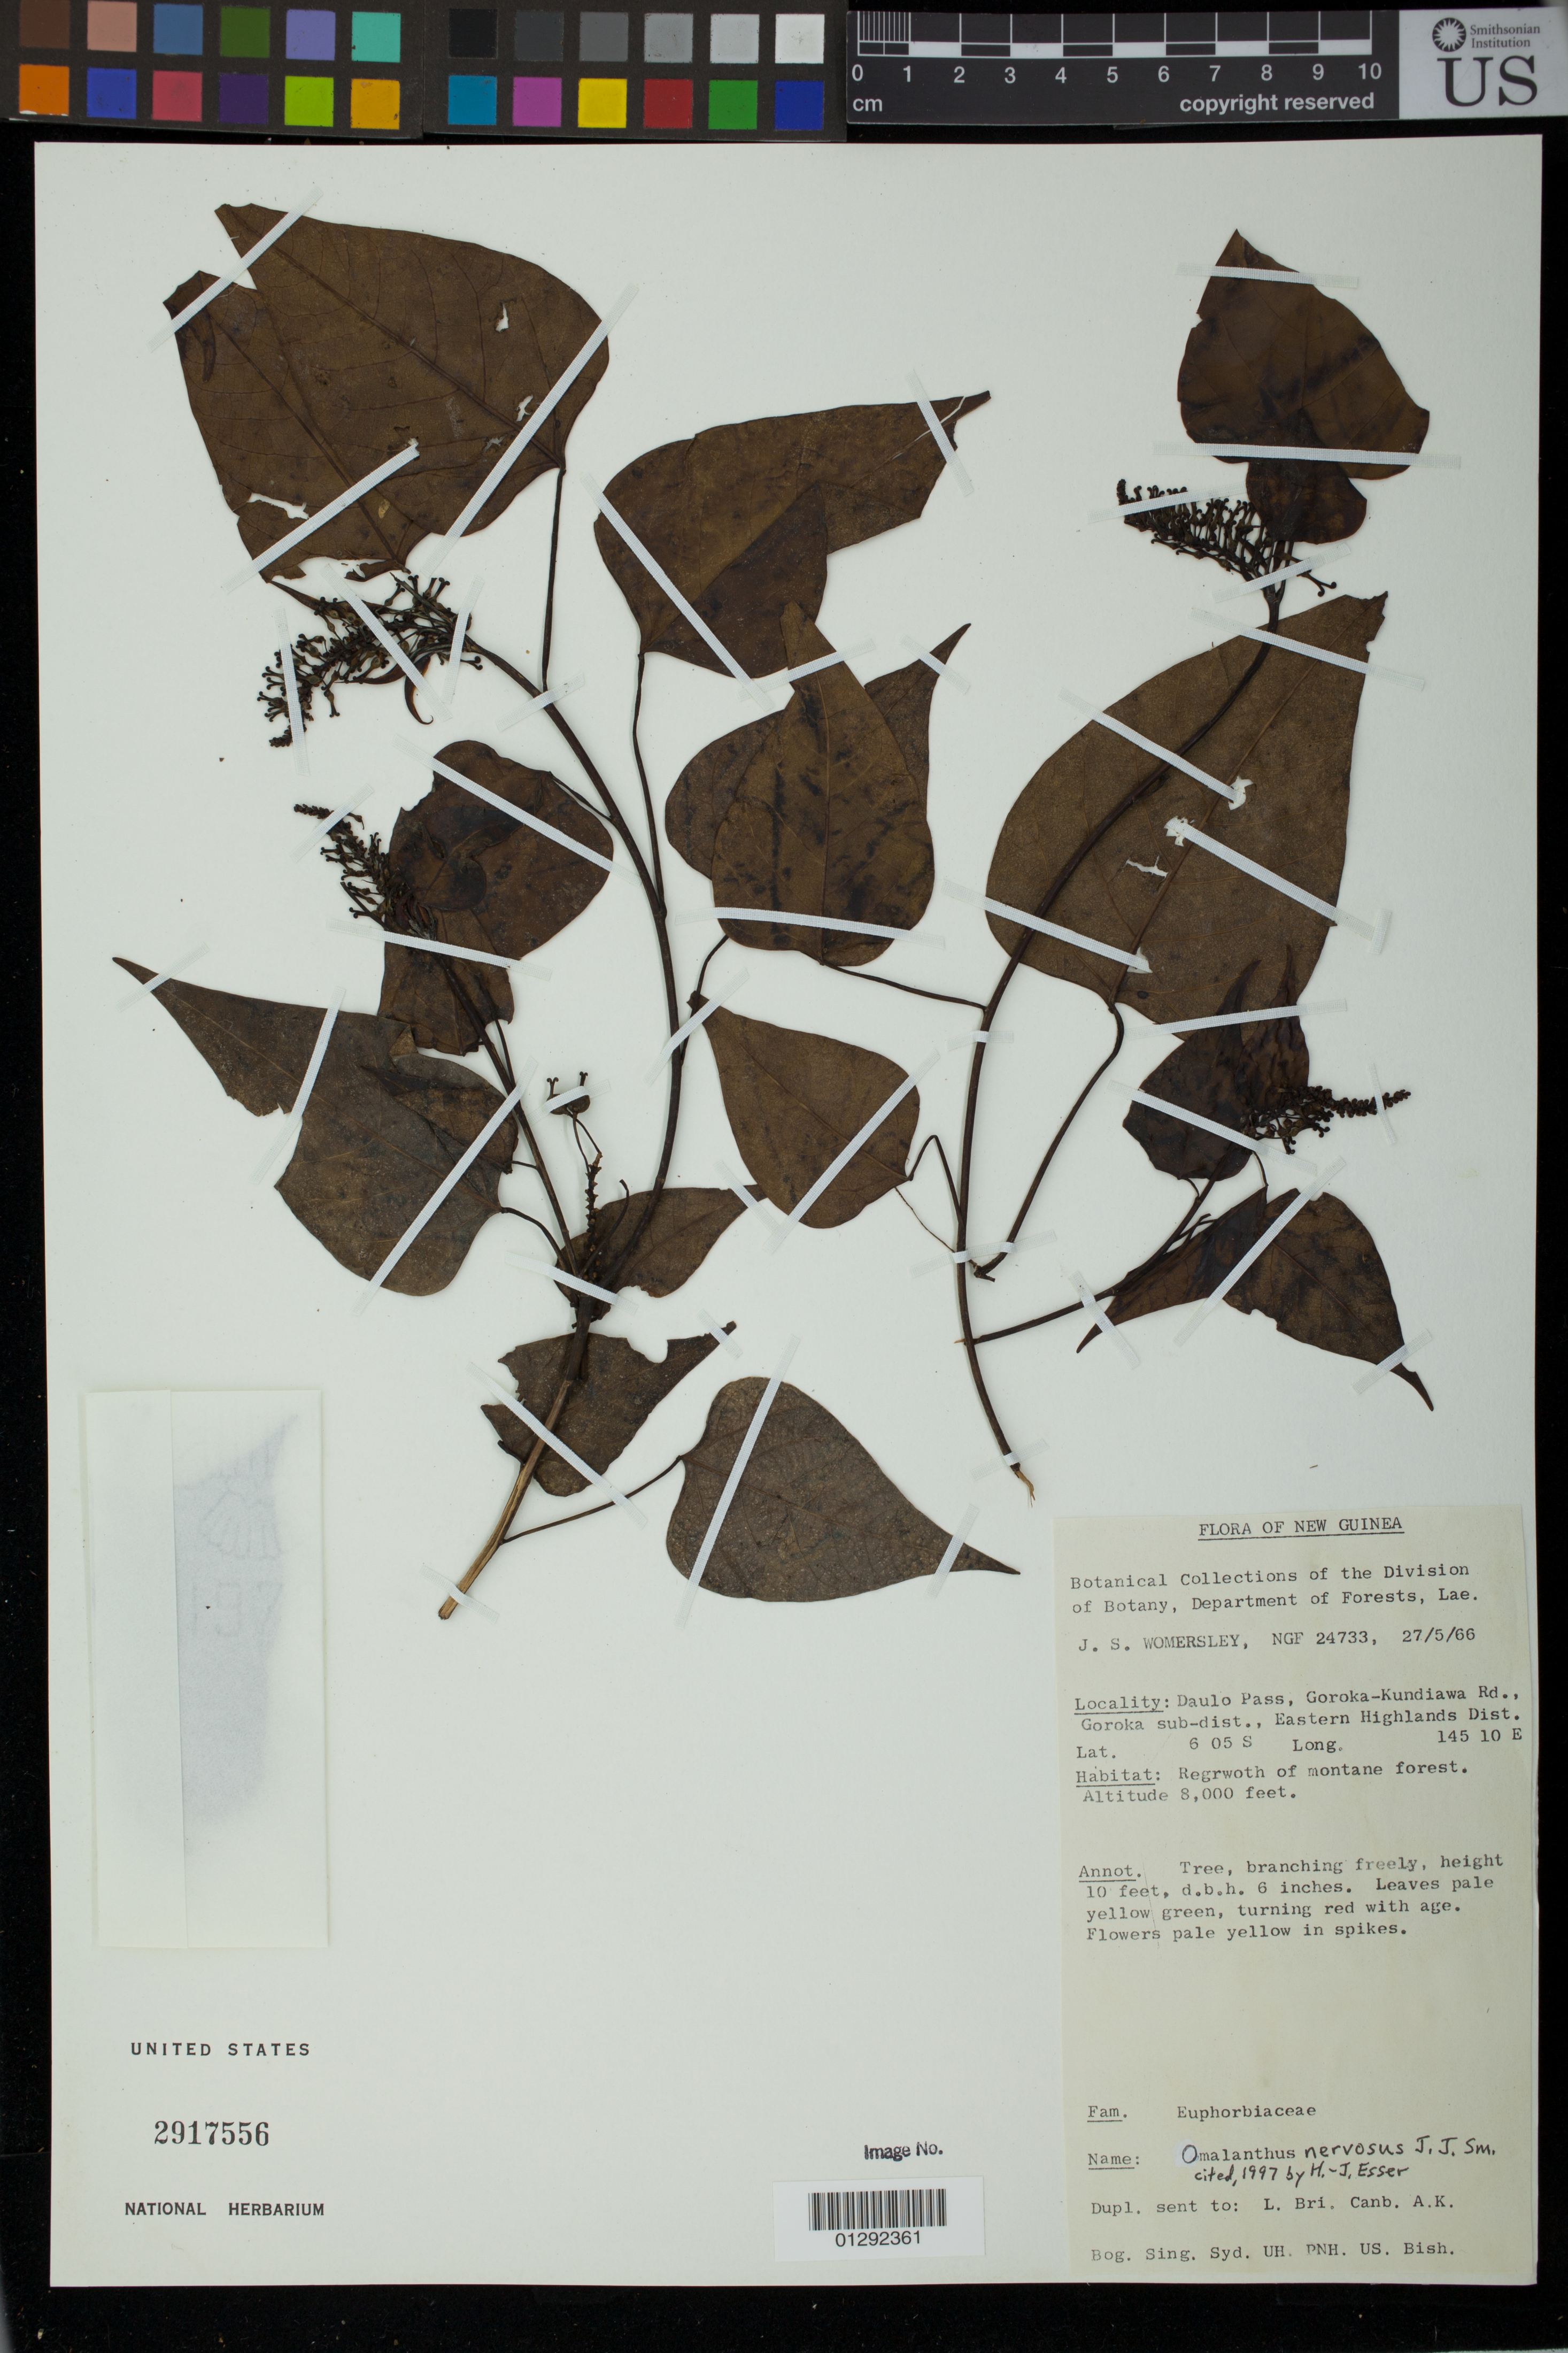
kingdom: Plantae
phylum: Tracheophyta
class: Magnoliopsida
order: Malpighiales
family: Euphorbiaceae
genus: Homalanthus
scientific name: Homalanthus nervosus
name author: J.J. Sm.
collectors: J. S. Womersley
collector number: NGF 24733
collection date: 1966-05-27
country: Papua New Guinea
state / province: Eastern Highlands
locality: Daulo Pass, Goroka-Kundiawa Rd., Goroka sub-distr.,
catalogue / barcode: US 2917556